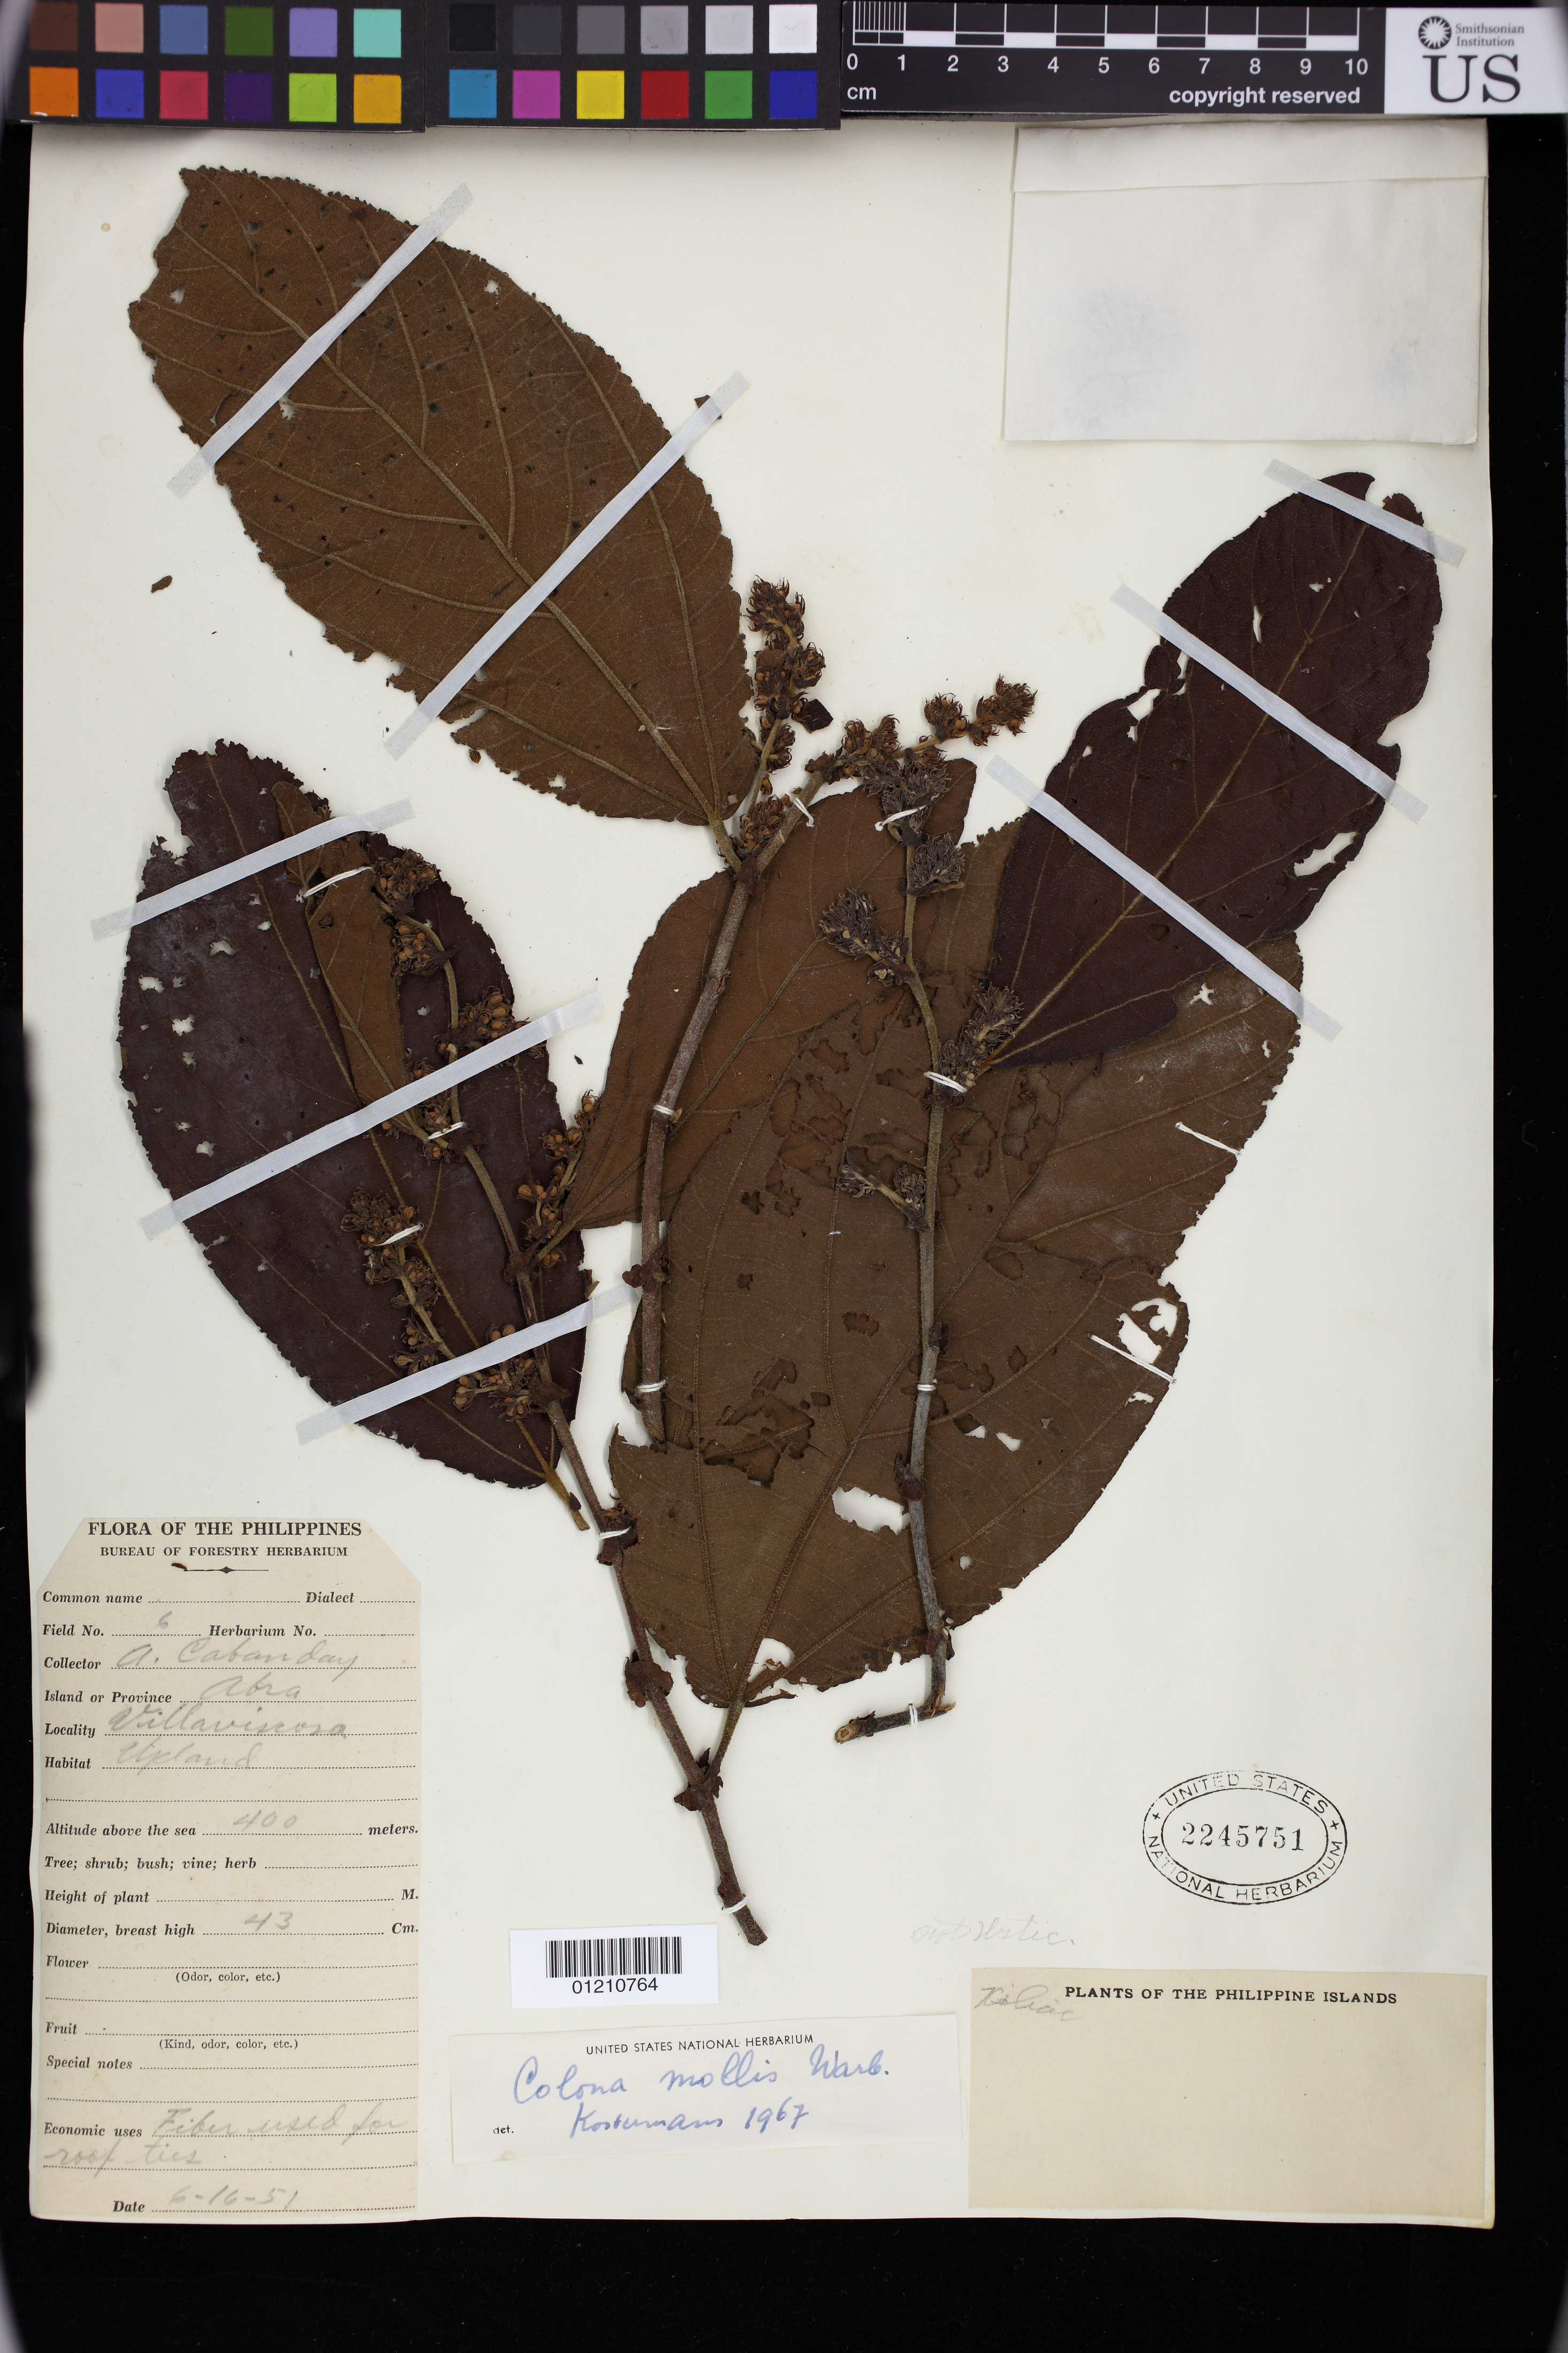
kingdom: Plantae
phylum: Tracheophyta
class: Magnoliopsida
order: Malvales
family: Malvaceae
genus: Colona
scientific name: Colona mollis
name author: (Warb.) Burret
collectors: A. Cabanday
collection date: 1951-06-16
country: Philippines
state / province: Cordillera (Administrative Region)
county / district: Abra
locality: Villaviciosa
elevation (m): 400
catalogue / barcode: US 2245751